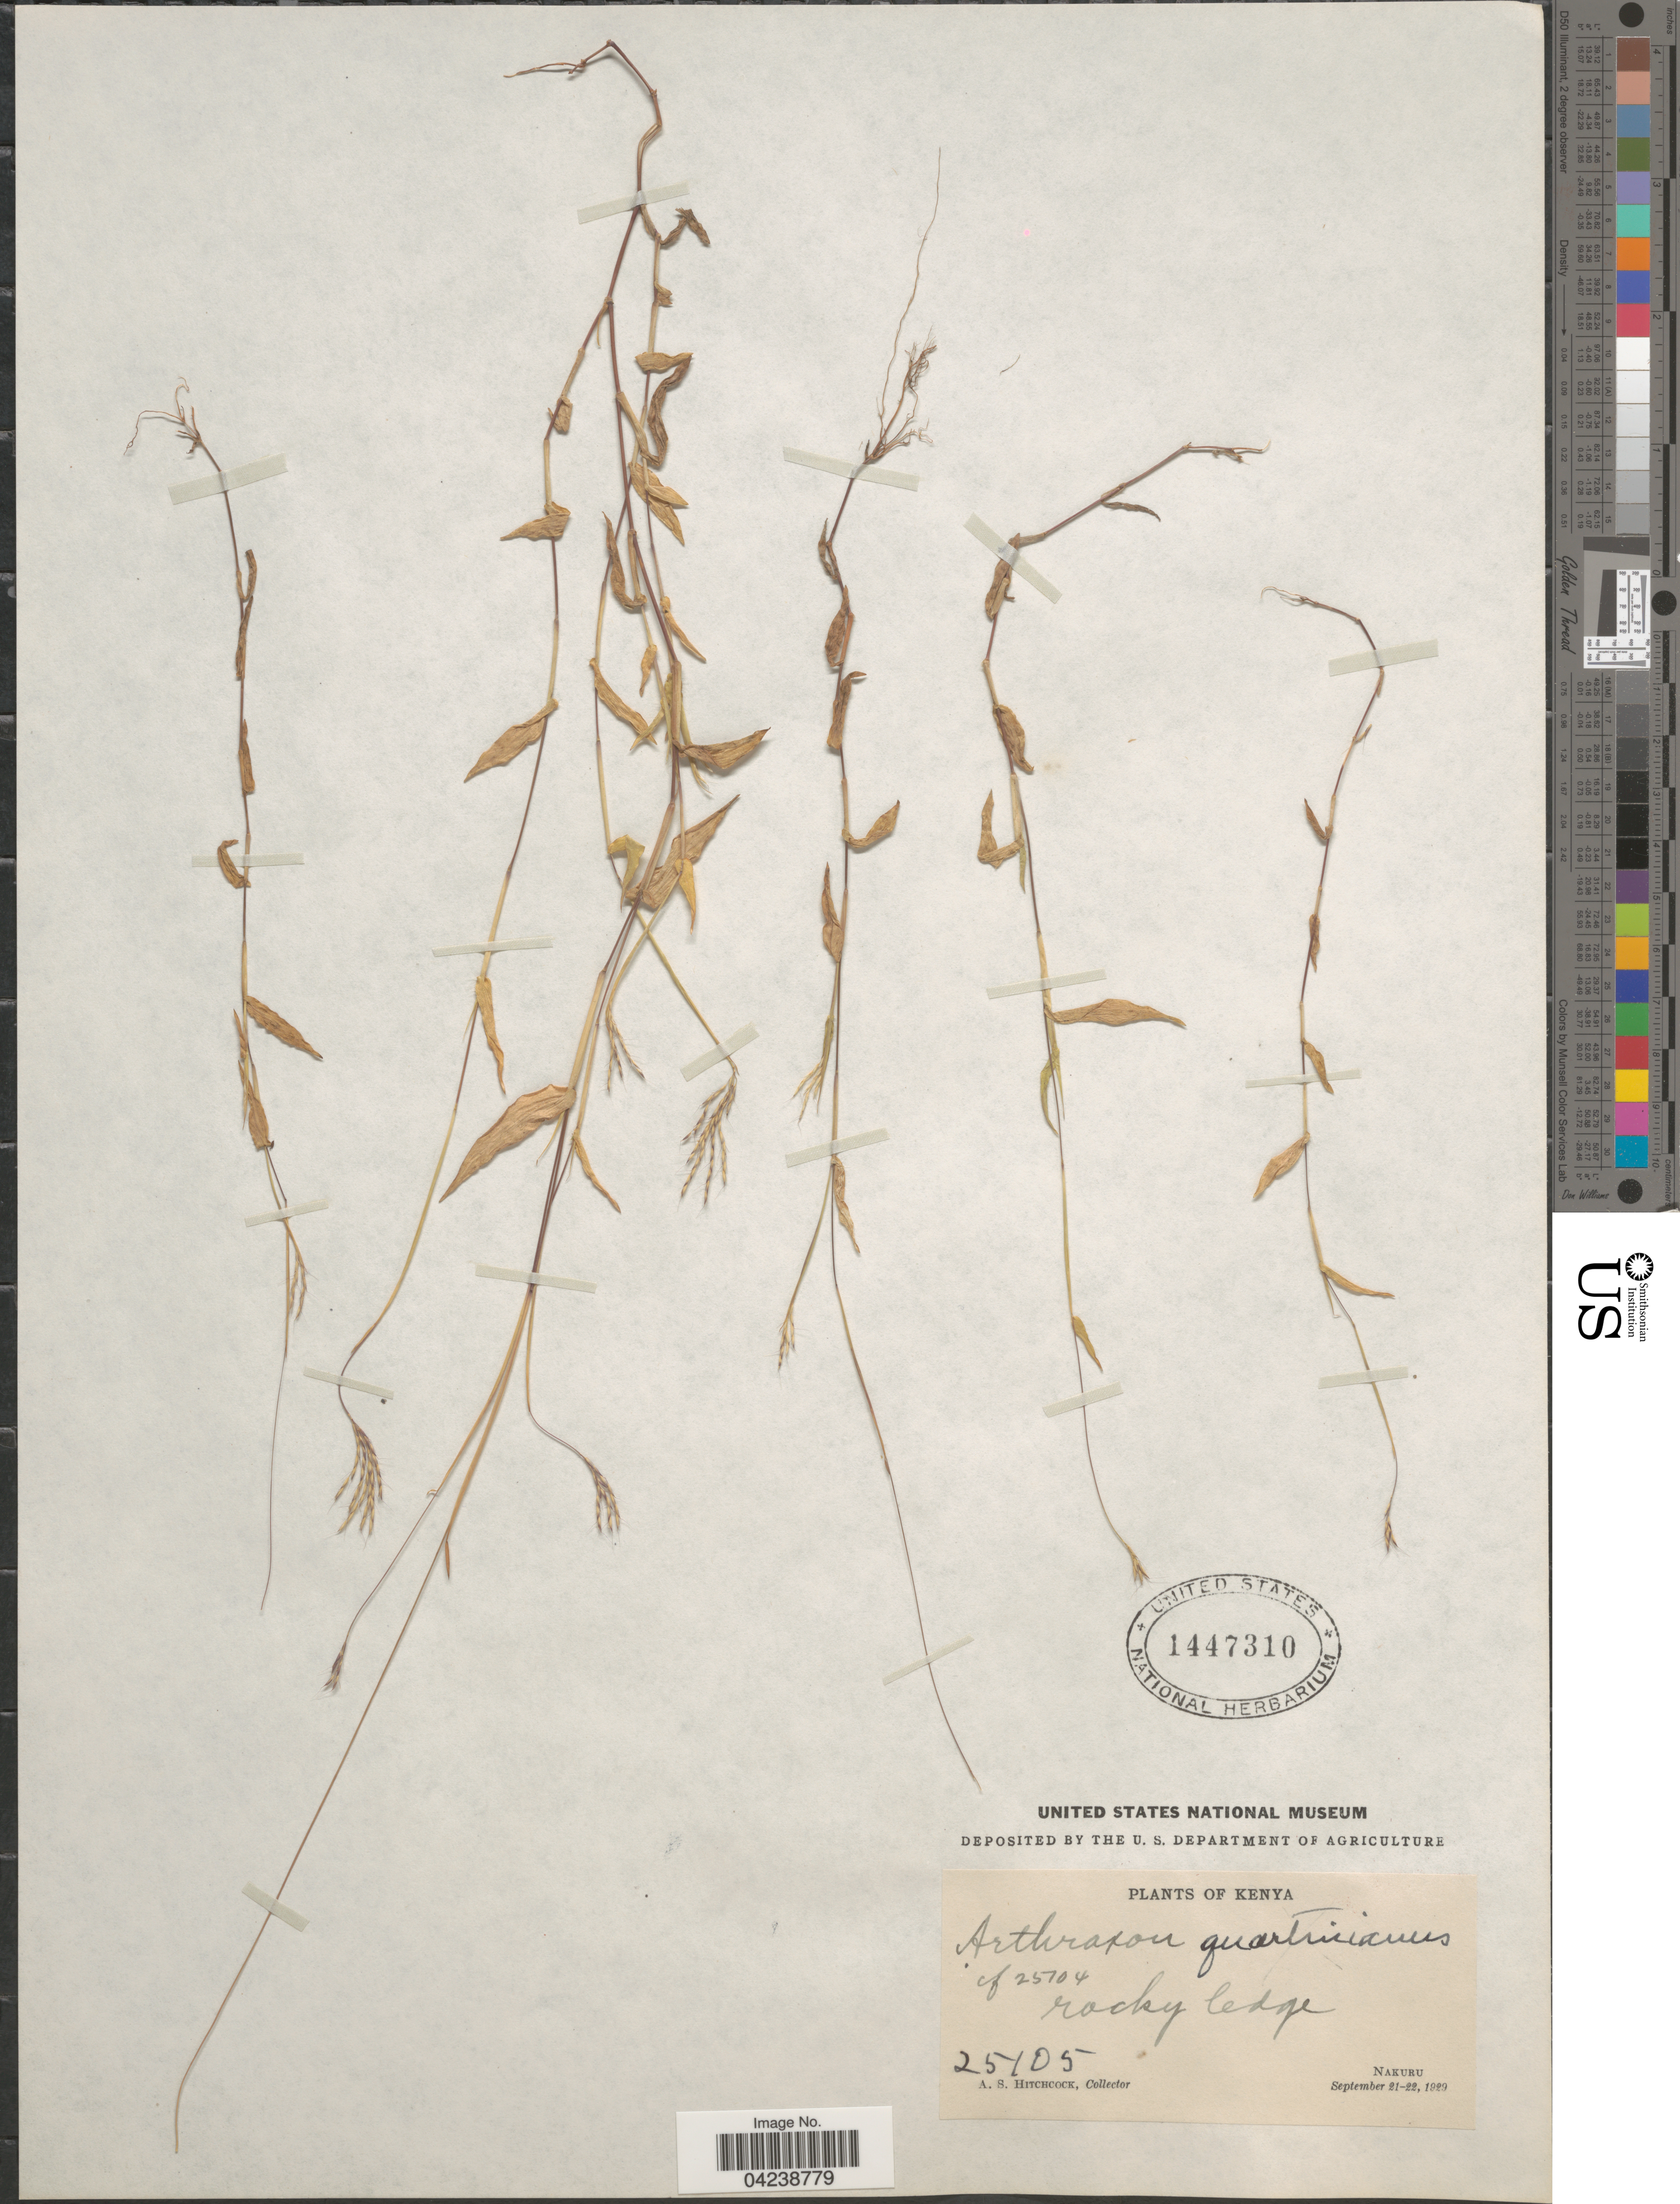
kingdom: Plantae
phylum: Tracheophyta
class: Liliopsida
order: Poales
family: Poaceae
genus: Arthraxon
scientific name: Arthraxon hispidus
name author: (Thunb.) Makino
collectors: A. S. Hitchcock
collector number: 25105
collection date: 1929-09-21/1929-09-22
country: Kenya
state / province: Nakuru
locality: Rocky ledge.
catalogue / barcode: US 1447310